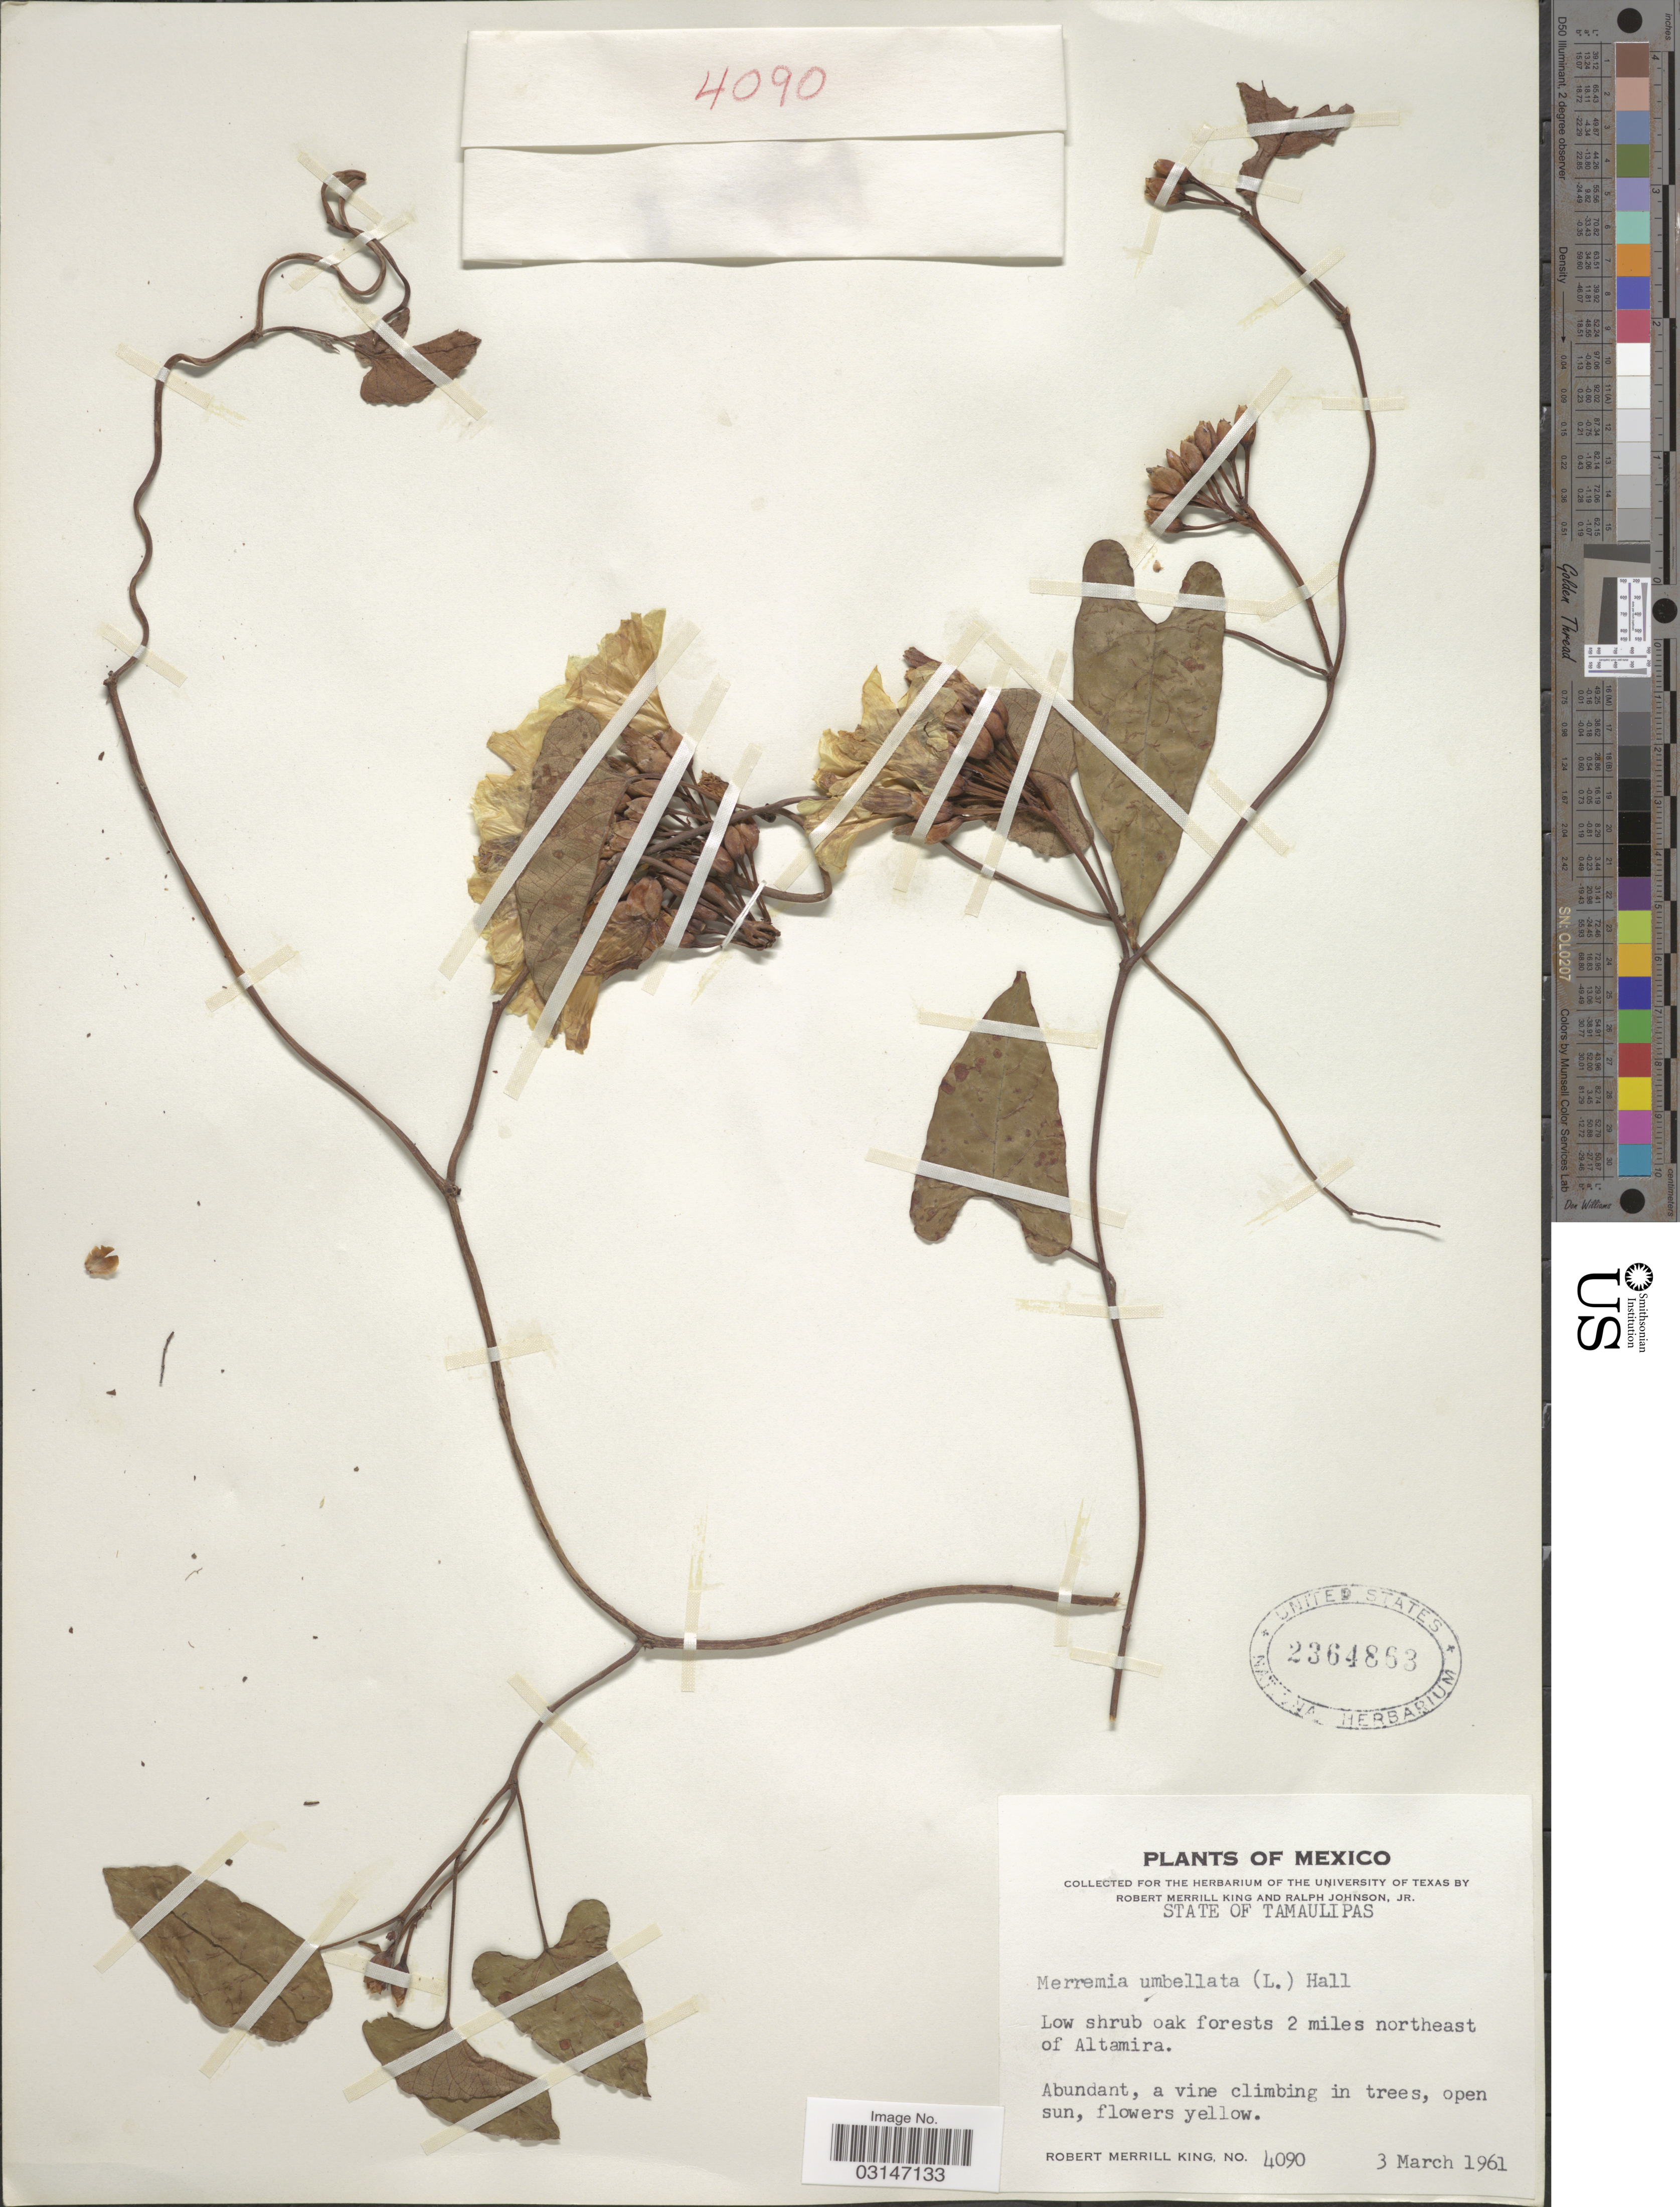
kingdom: Plantae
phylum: Tracheophyta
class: Magnoliopsida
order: Solanales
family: Convolvulaceae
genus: Camonea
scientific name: Camonea umbellata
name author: (L.) A. R. Simões & Staples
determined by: Strong, Mark T., (BOT), Smithsonian Institution - National Museum of Natural History (UNITED STATES)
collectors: R. M. King & R. Johnson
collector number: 4090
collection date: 1961-03-03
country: Mexico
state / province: Tamaulipas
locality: Low shrub oak forests 2 miles northeast of Altamira.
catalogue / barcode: US 2364863